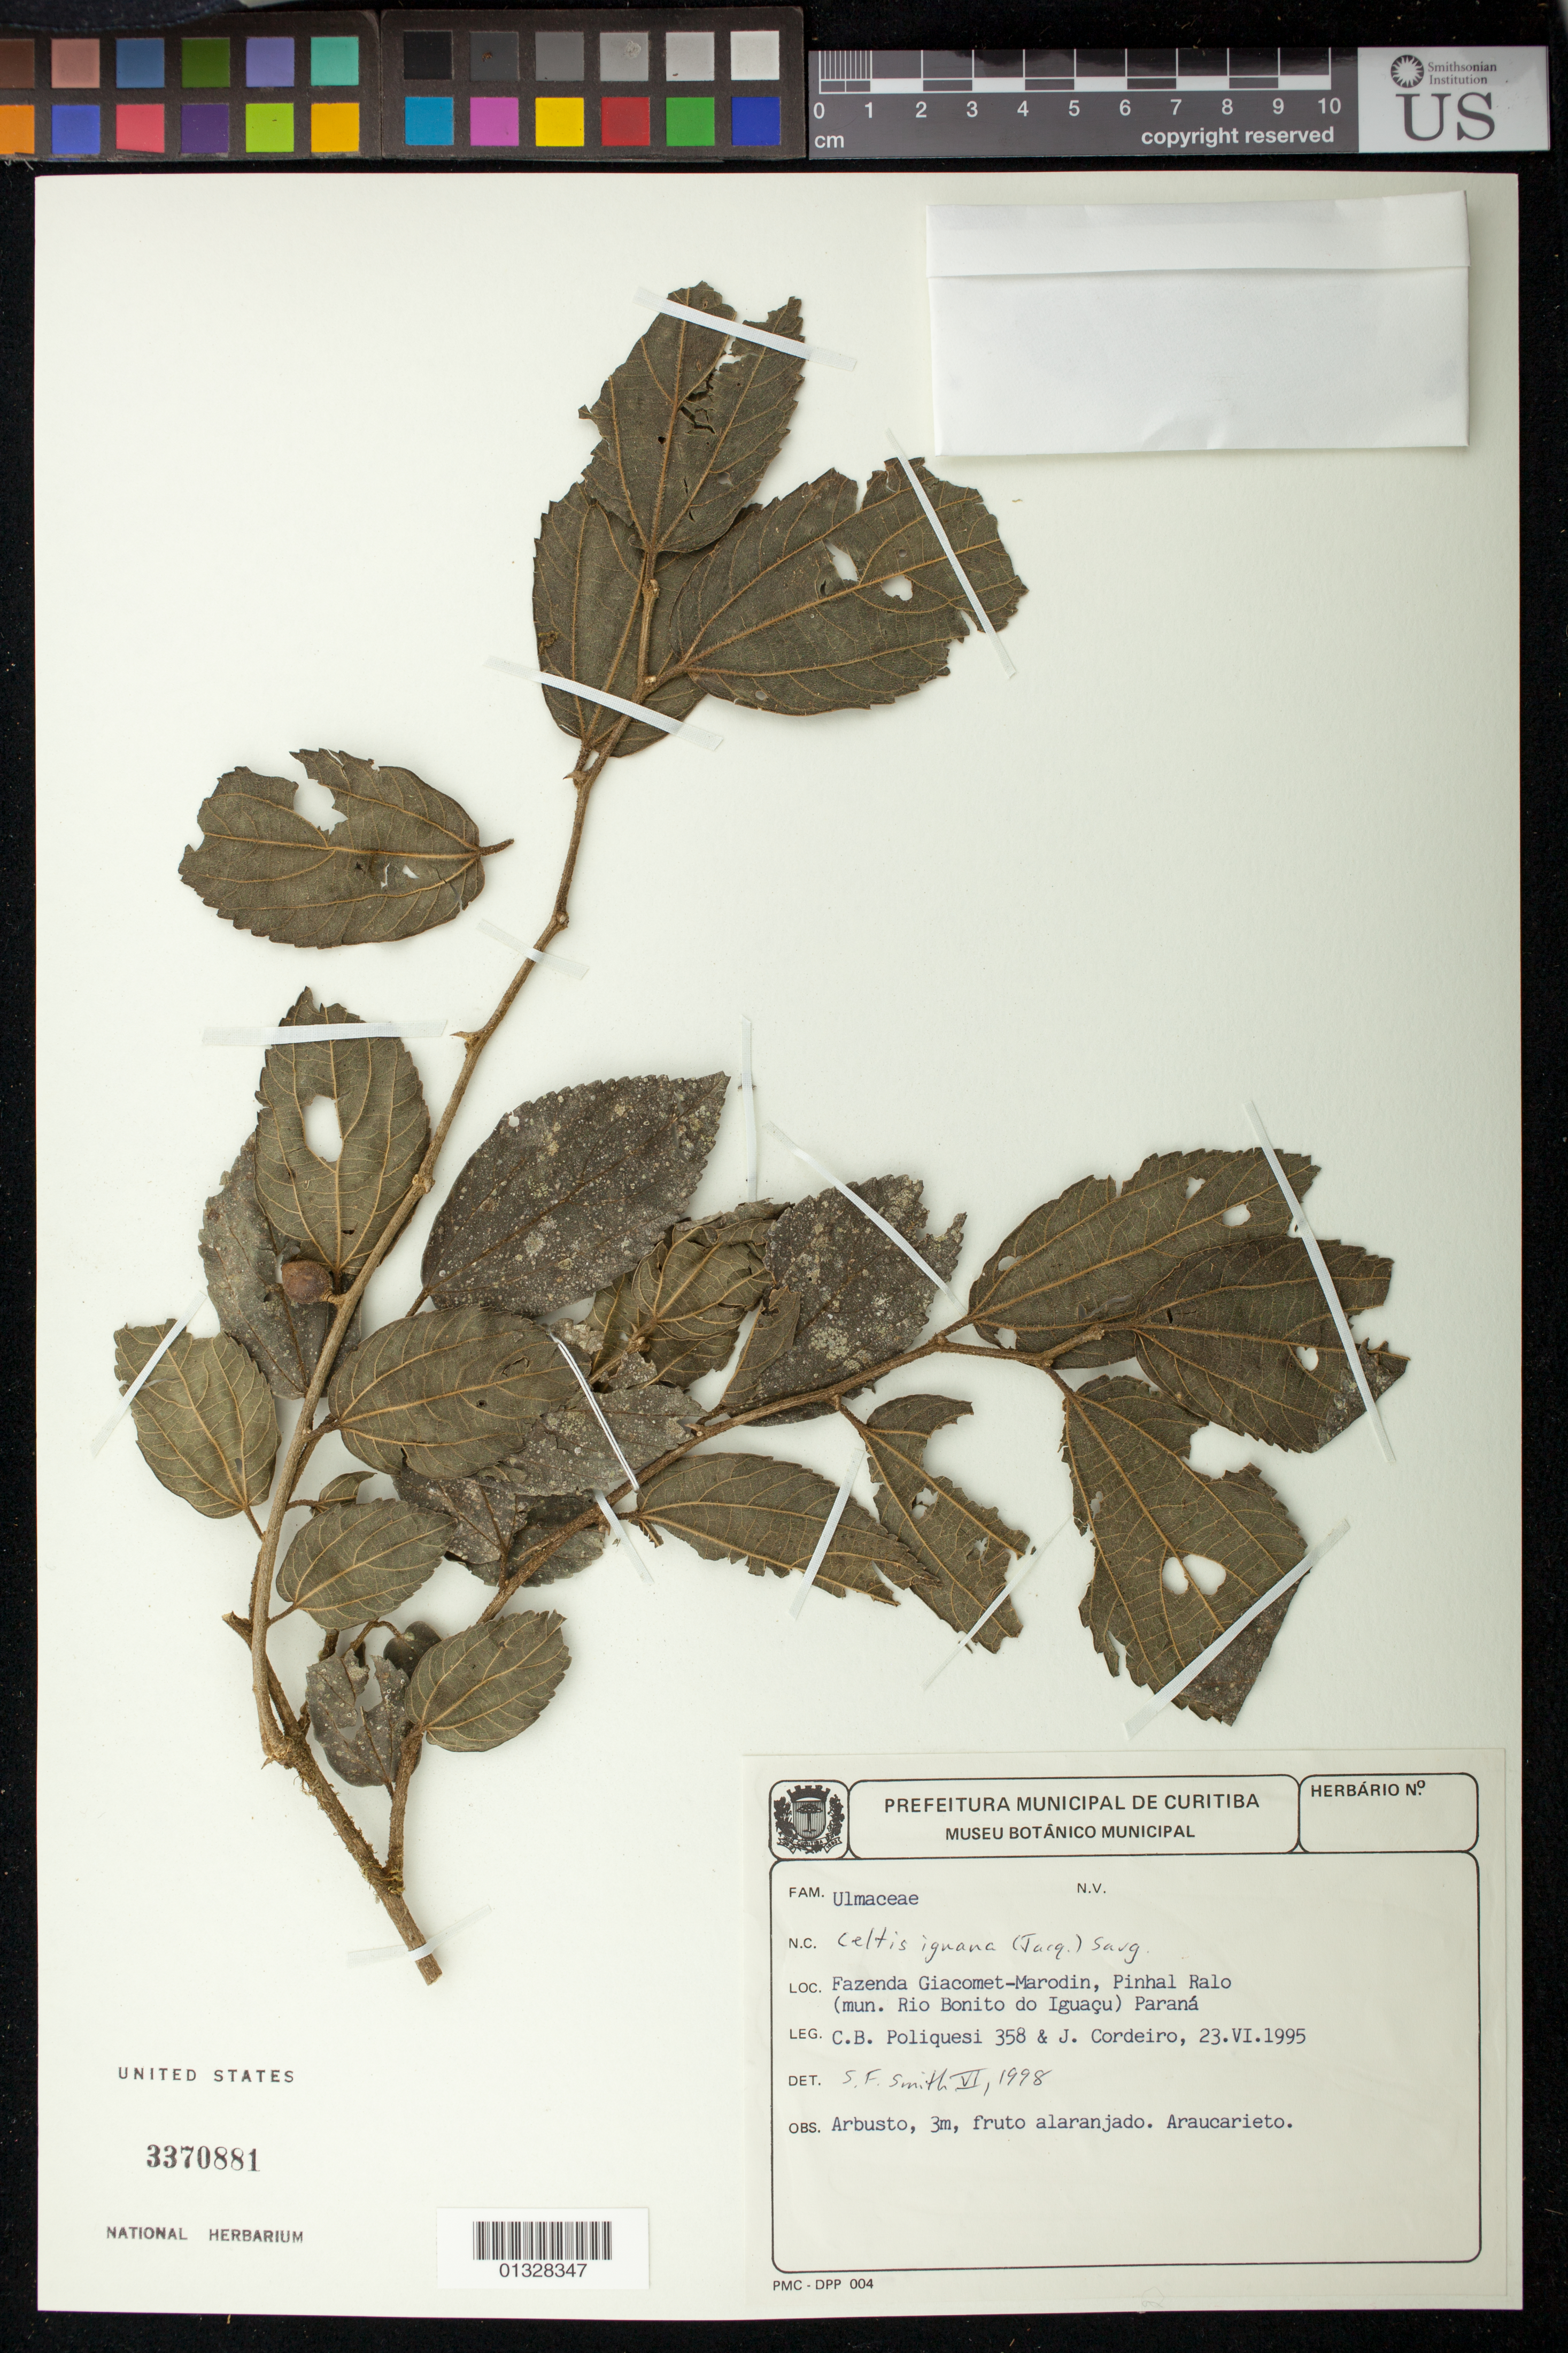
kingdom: Plantae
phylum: Tracheophyta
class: Magnoliopsida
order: Rosales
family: Cannabaceae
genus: Celtis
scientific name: Celtis iguanaea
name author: (Jacq.) Sarg.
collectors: C. Poliquesi & J. Cordeiro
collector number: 358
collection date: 1995-06-23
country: Brazil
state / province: Paraná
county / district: Rio Bonito do Iguaçu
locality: Fazenda Giacomet-Marodin, Pinhal Ralo.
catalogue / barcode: US 3370881